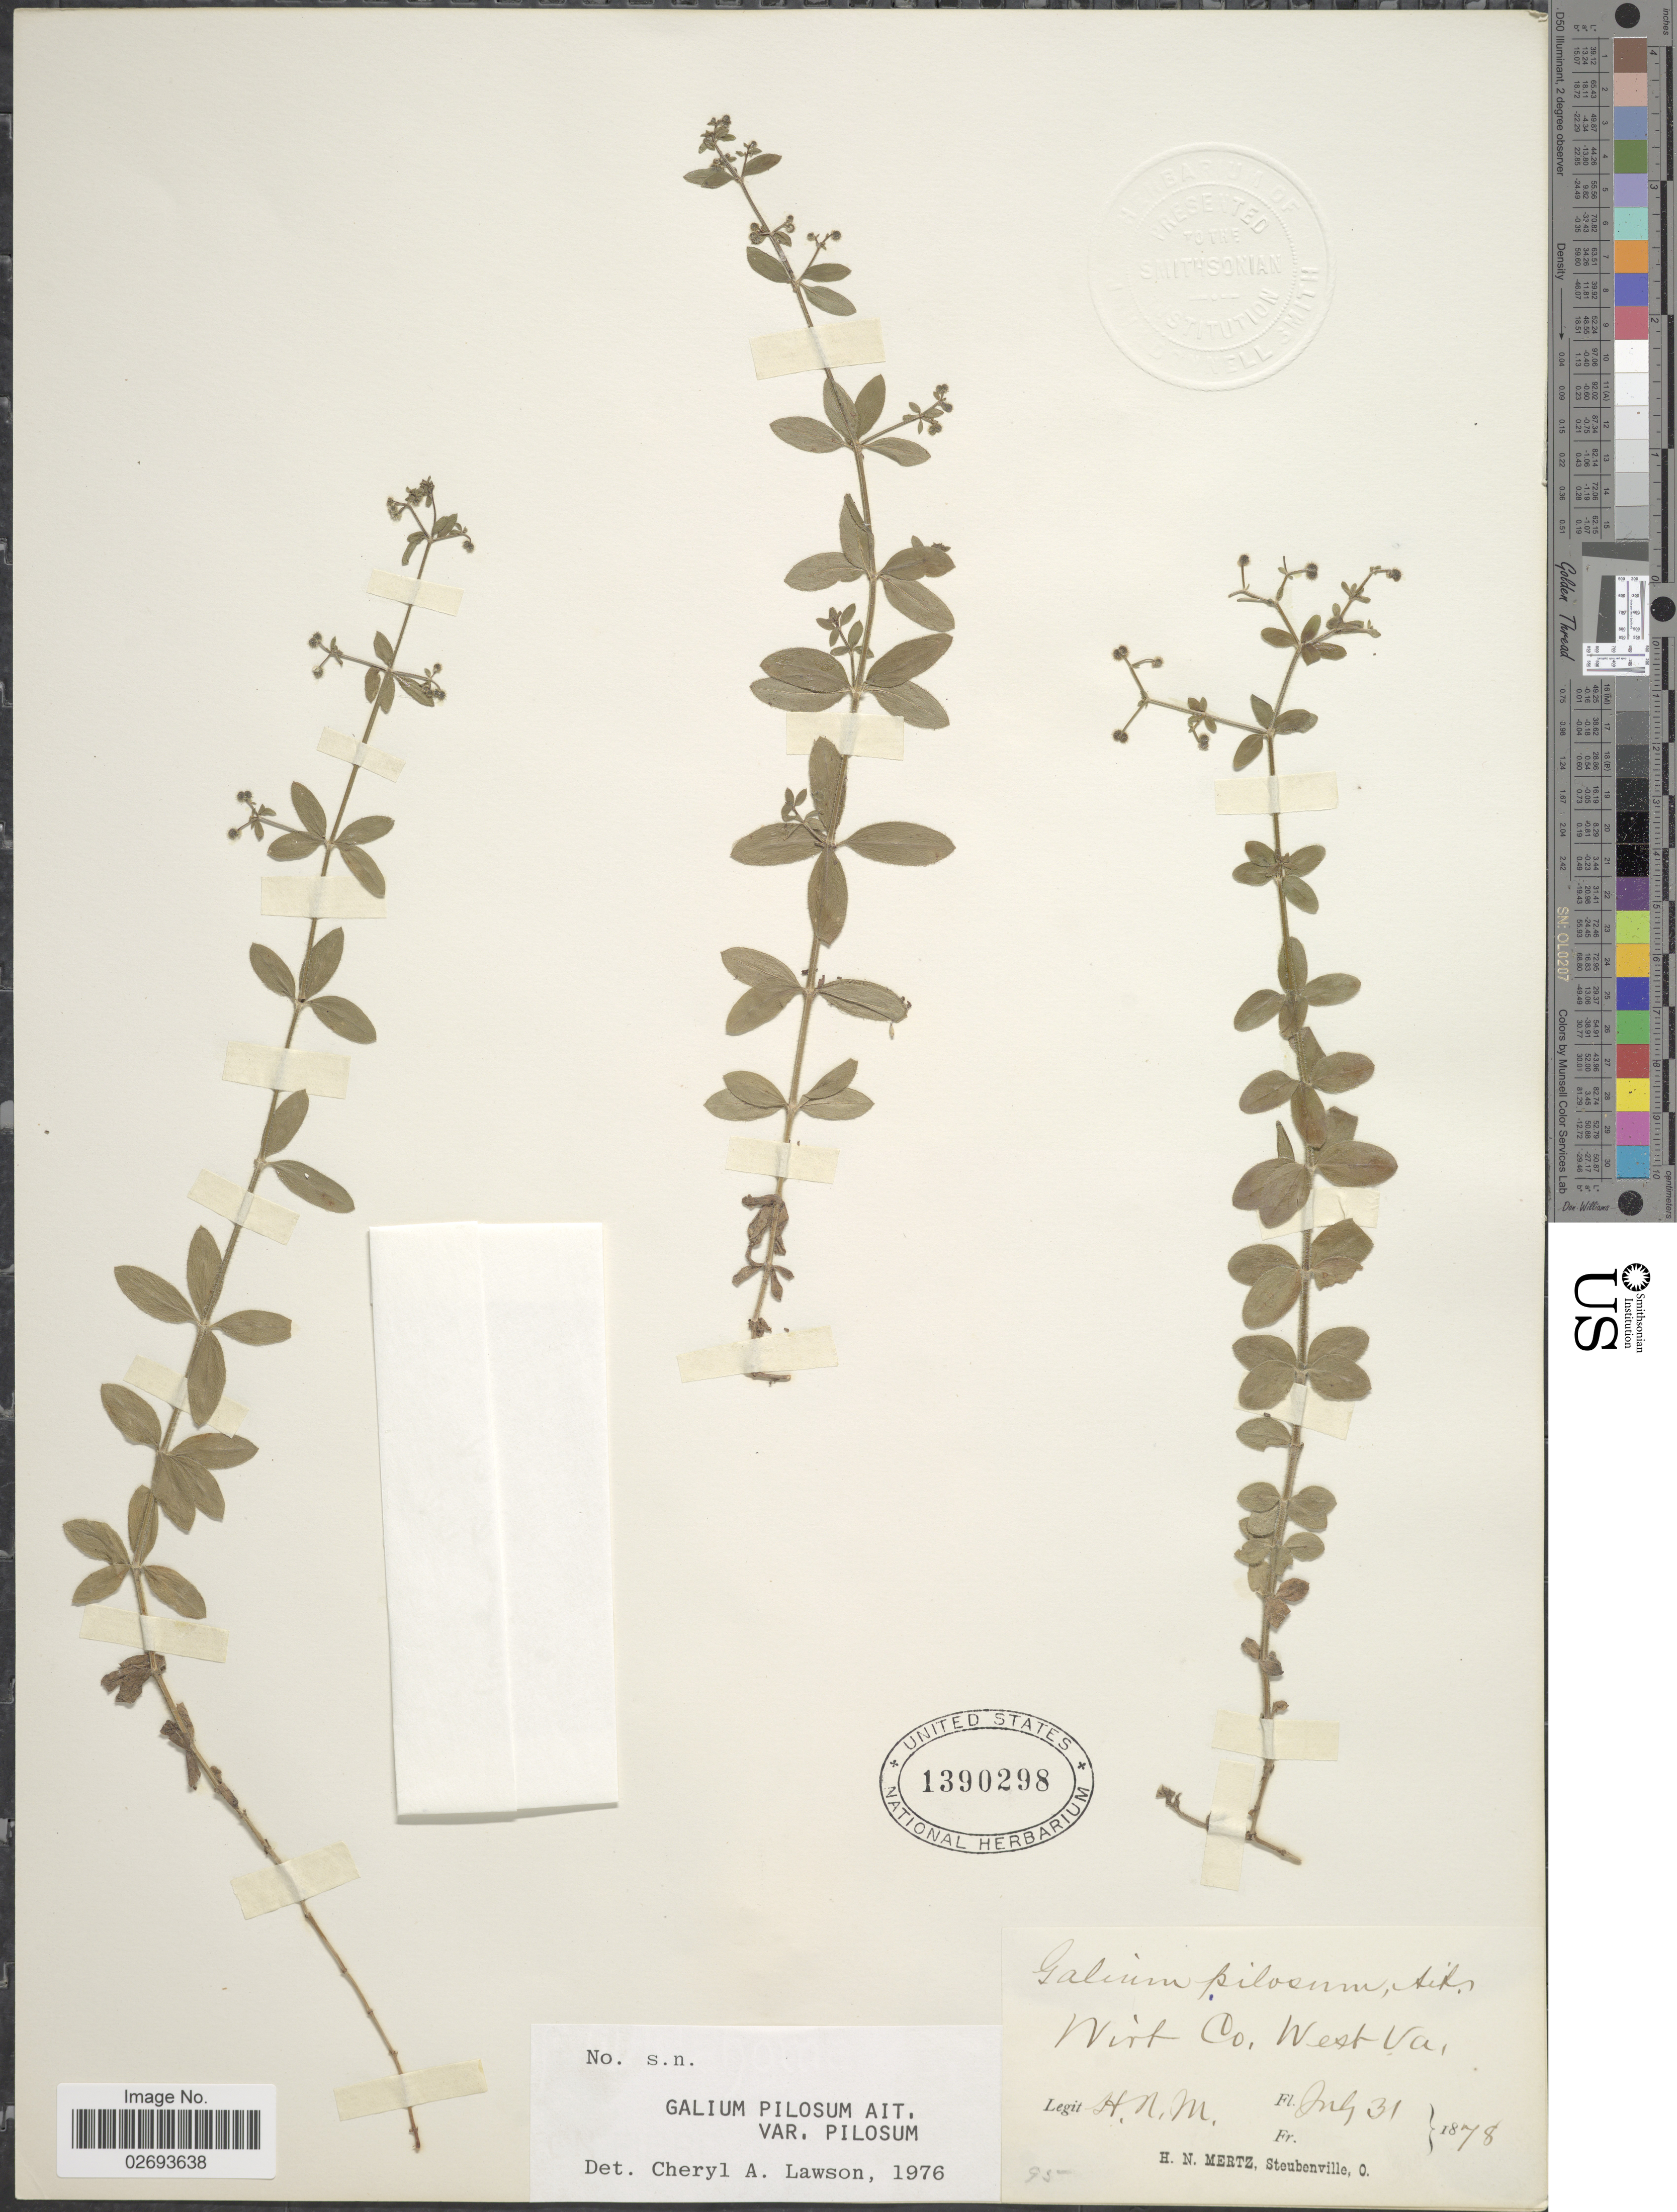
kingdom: Plantae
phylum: Tracheophyta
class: Magnoliopsida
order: Gentianales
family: Rubiaceae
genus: Galium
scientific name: Galium pilosum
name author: Aiton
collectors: H. Mertz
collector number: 95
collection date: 1878-07-31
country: United States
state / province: West Virginia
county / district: Wirt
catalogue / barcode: US 1390298